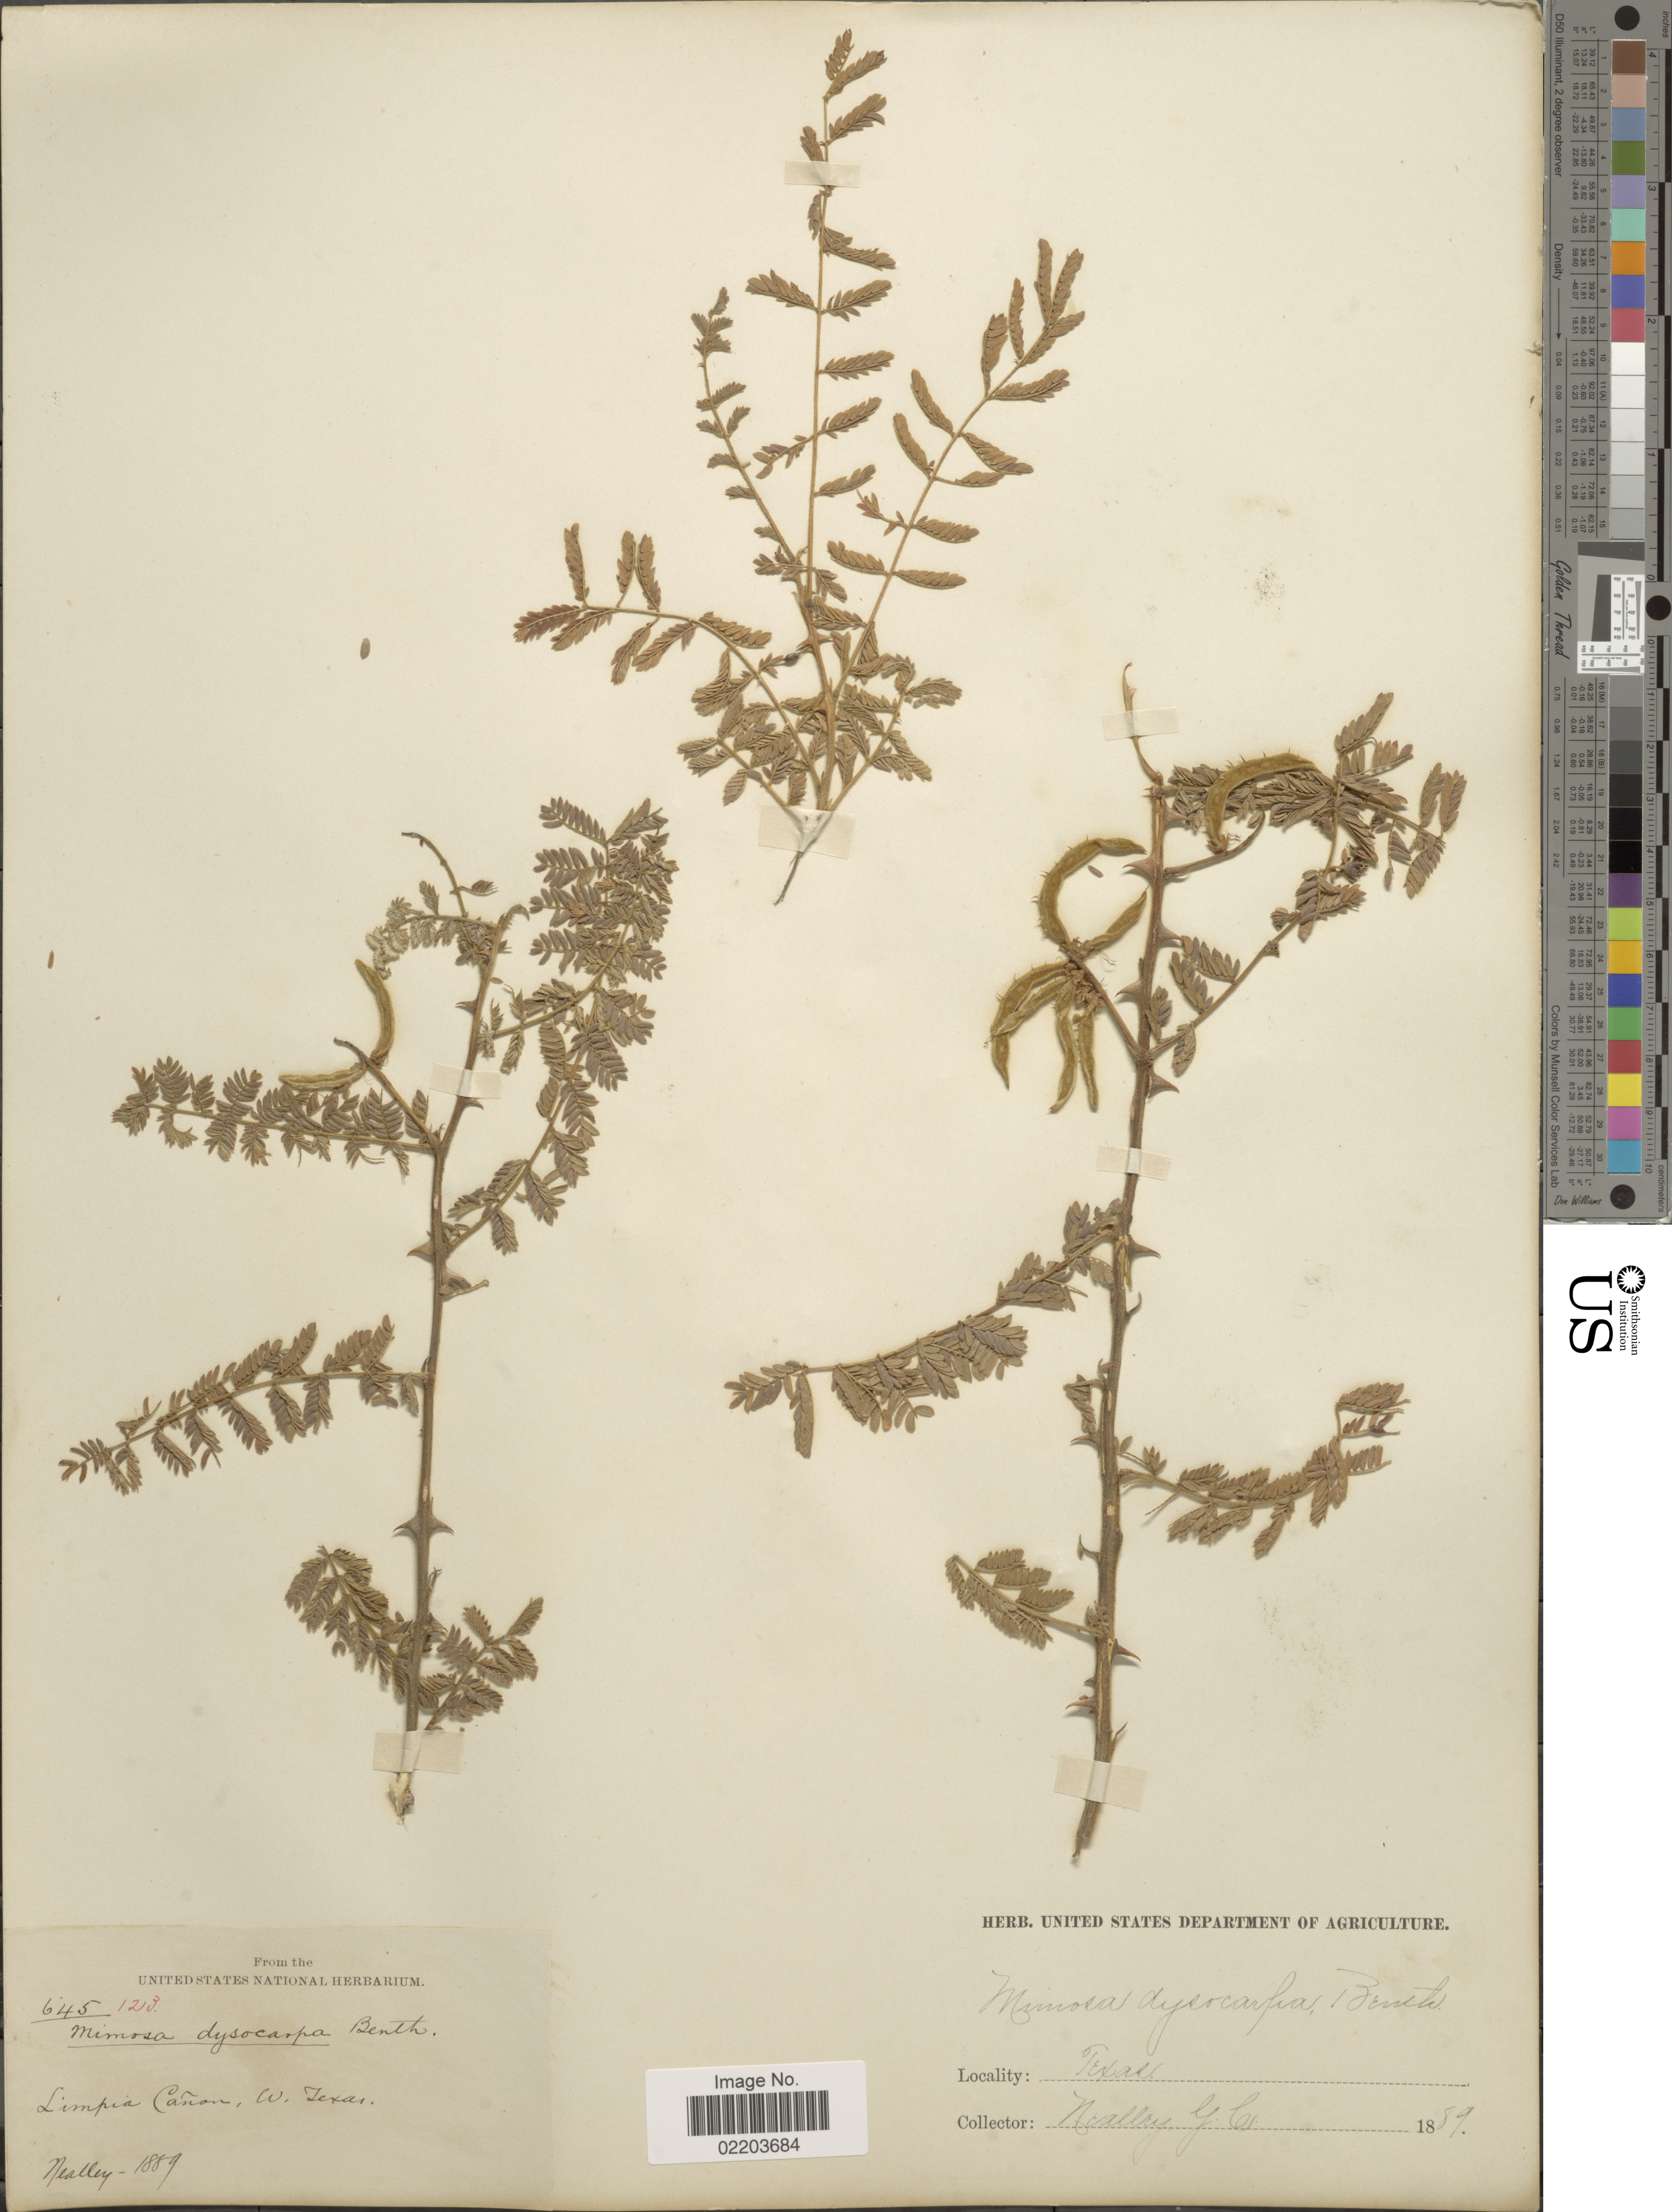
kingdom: Plantae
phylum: Tracheophyta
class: Magnoliopsida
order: Fabales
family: Fabaceae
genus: Mimosa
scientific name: Mimosa dysocarpa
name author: Benth. ex A. Gray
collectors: G. C. Nealley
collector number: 645/1213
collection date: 1889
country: United States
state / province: Texas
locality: Limpia Cañon, W. Texas